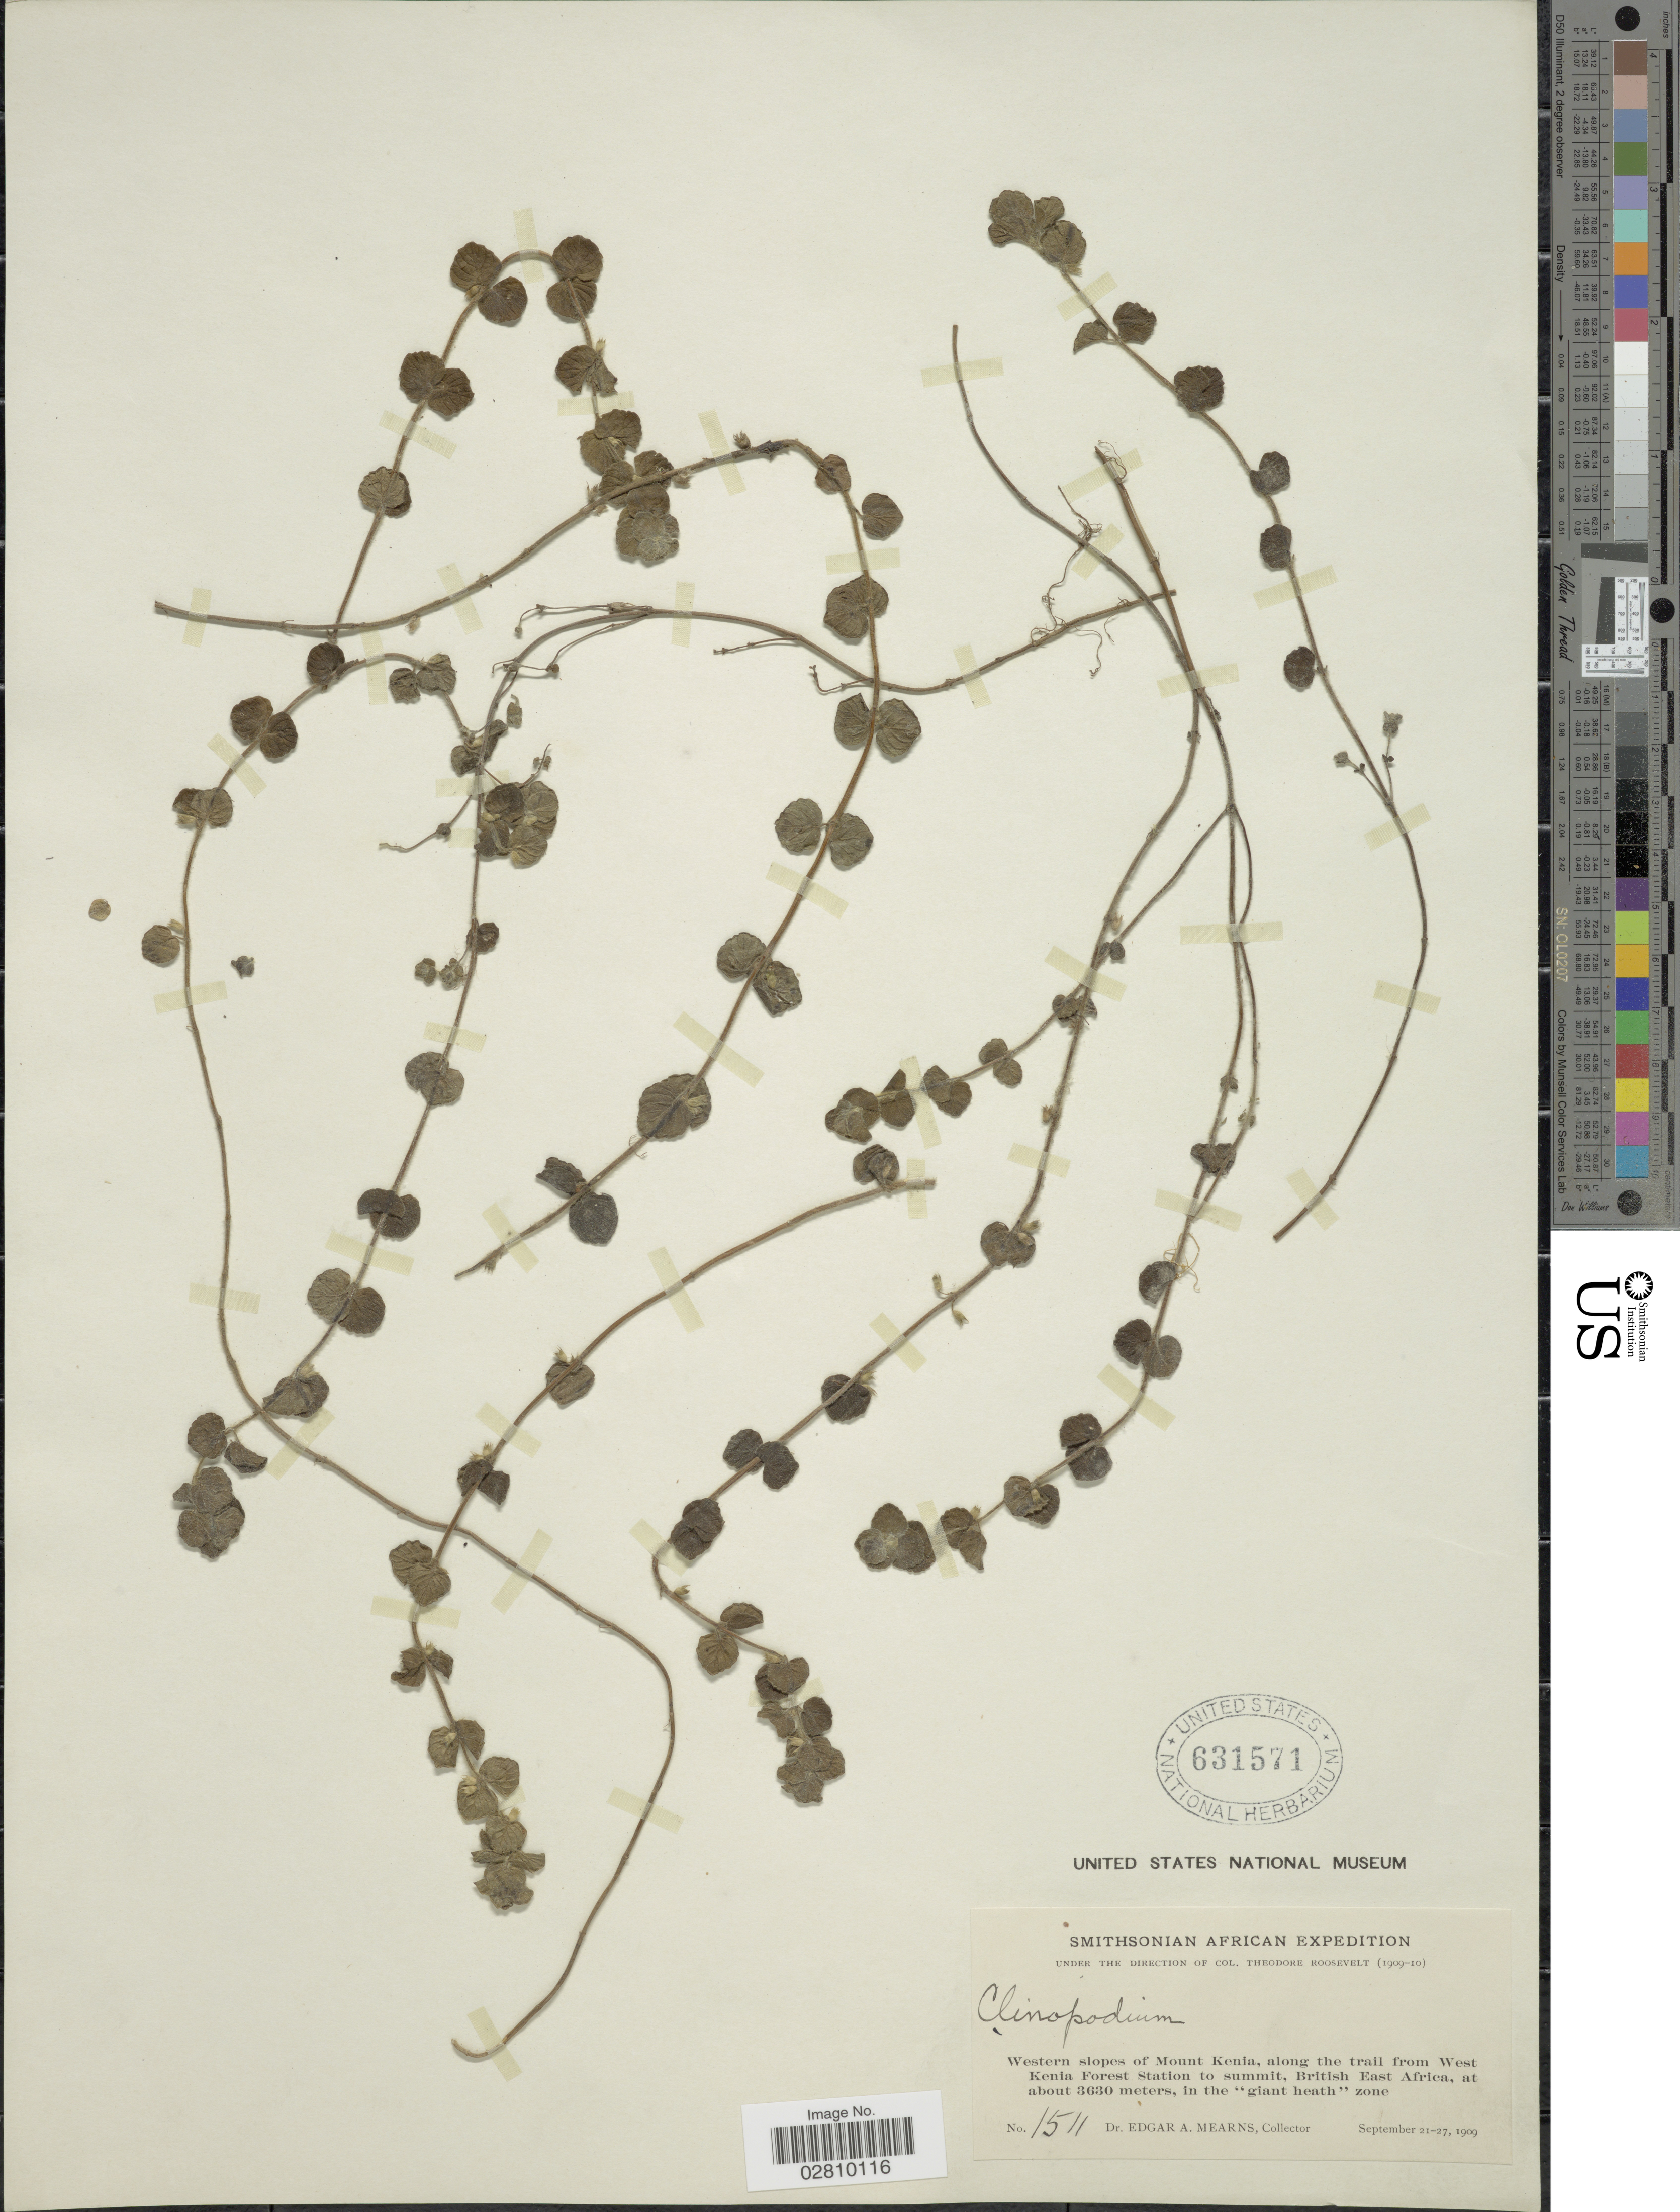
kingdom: Plantae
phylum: Tracheophyta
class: Magnoliopsida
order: Lamiales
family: Lamiaceae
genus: Calamintha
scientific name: Calamintha sp.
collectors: E. A. Mearns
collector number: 1511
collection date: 1909-09-21/1909-09-27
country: Kenya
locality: Western slopes of Mount Kenia, along the trail from West Kenia Forest Station to summit, British East Africa.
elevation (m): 3630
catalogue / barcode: US 631571